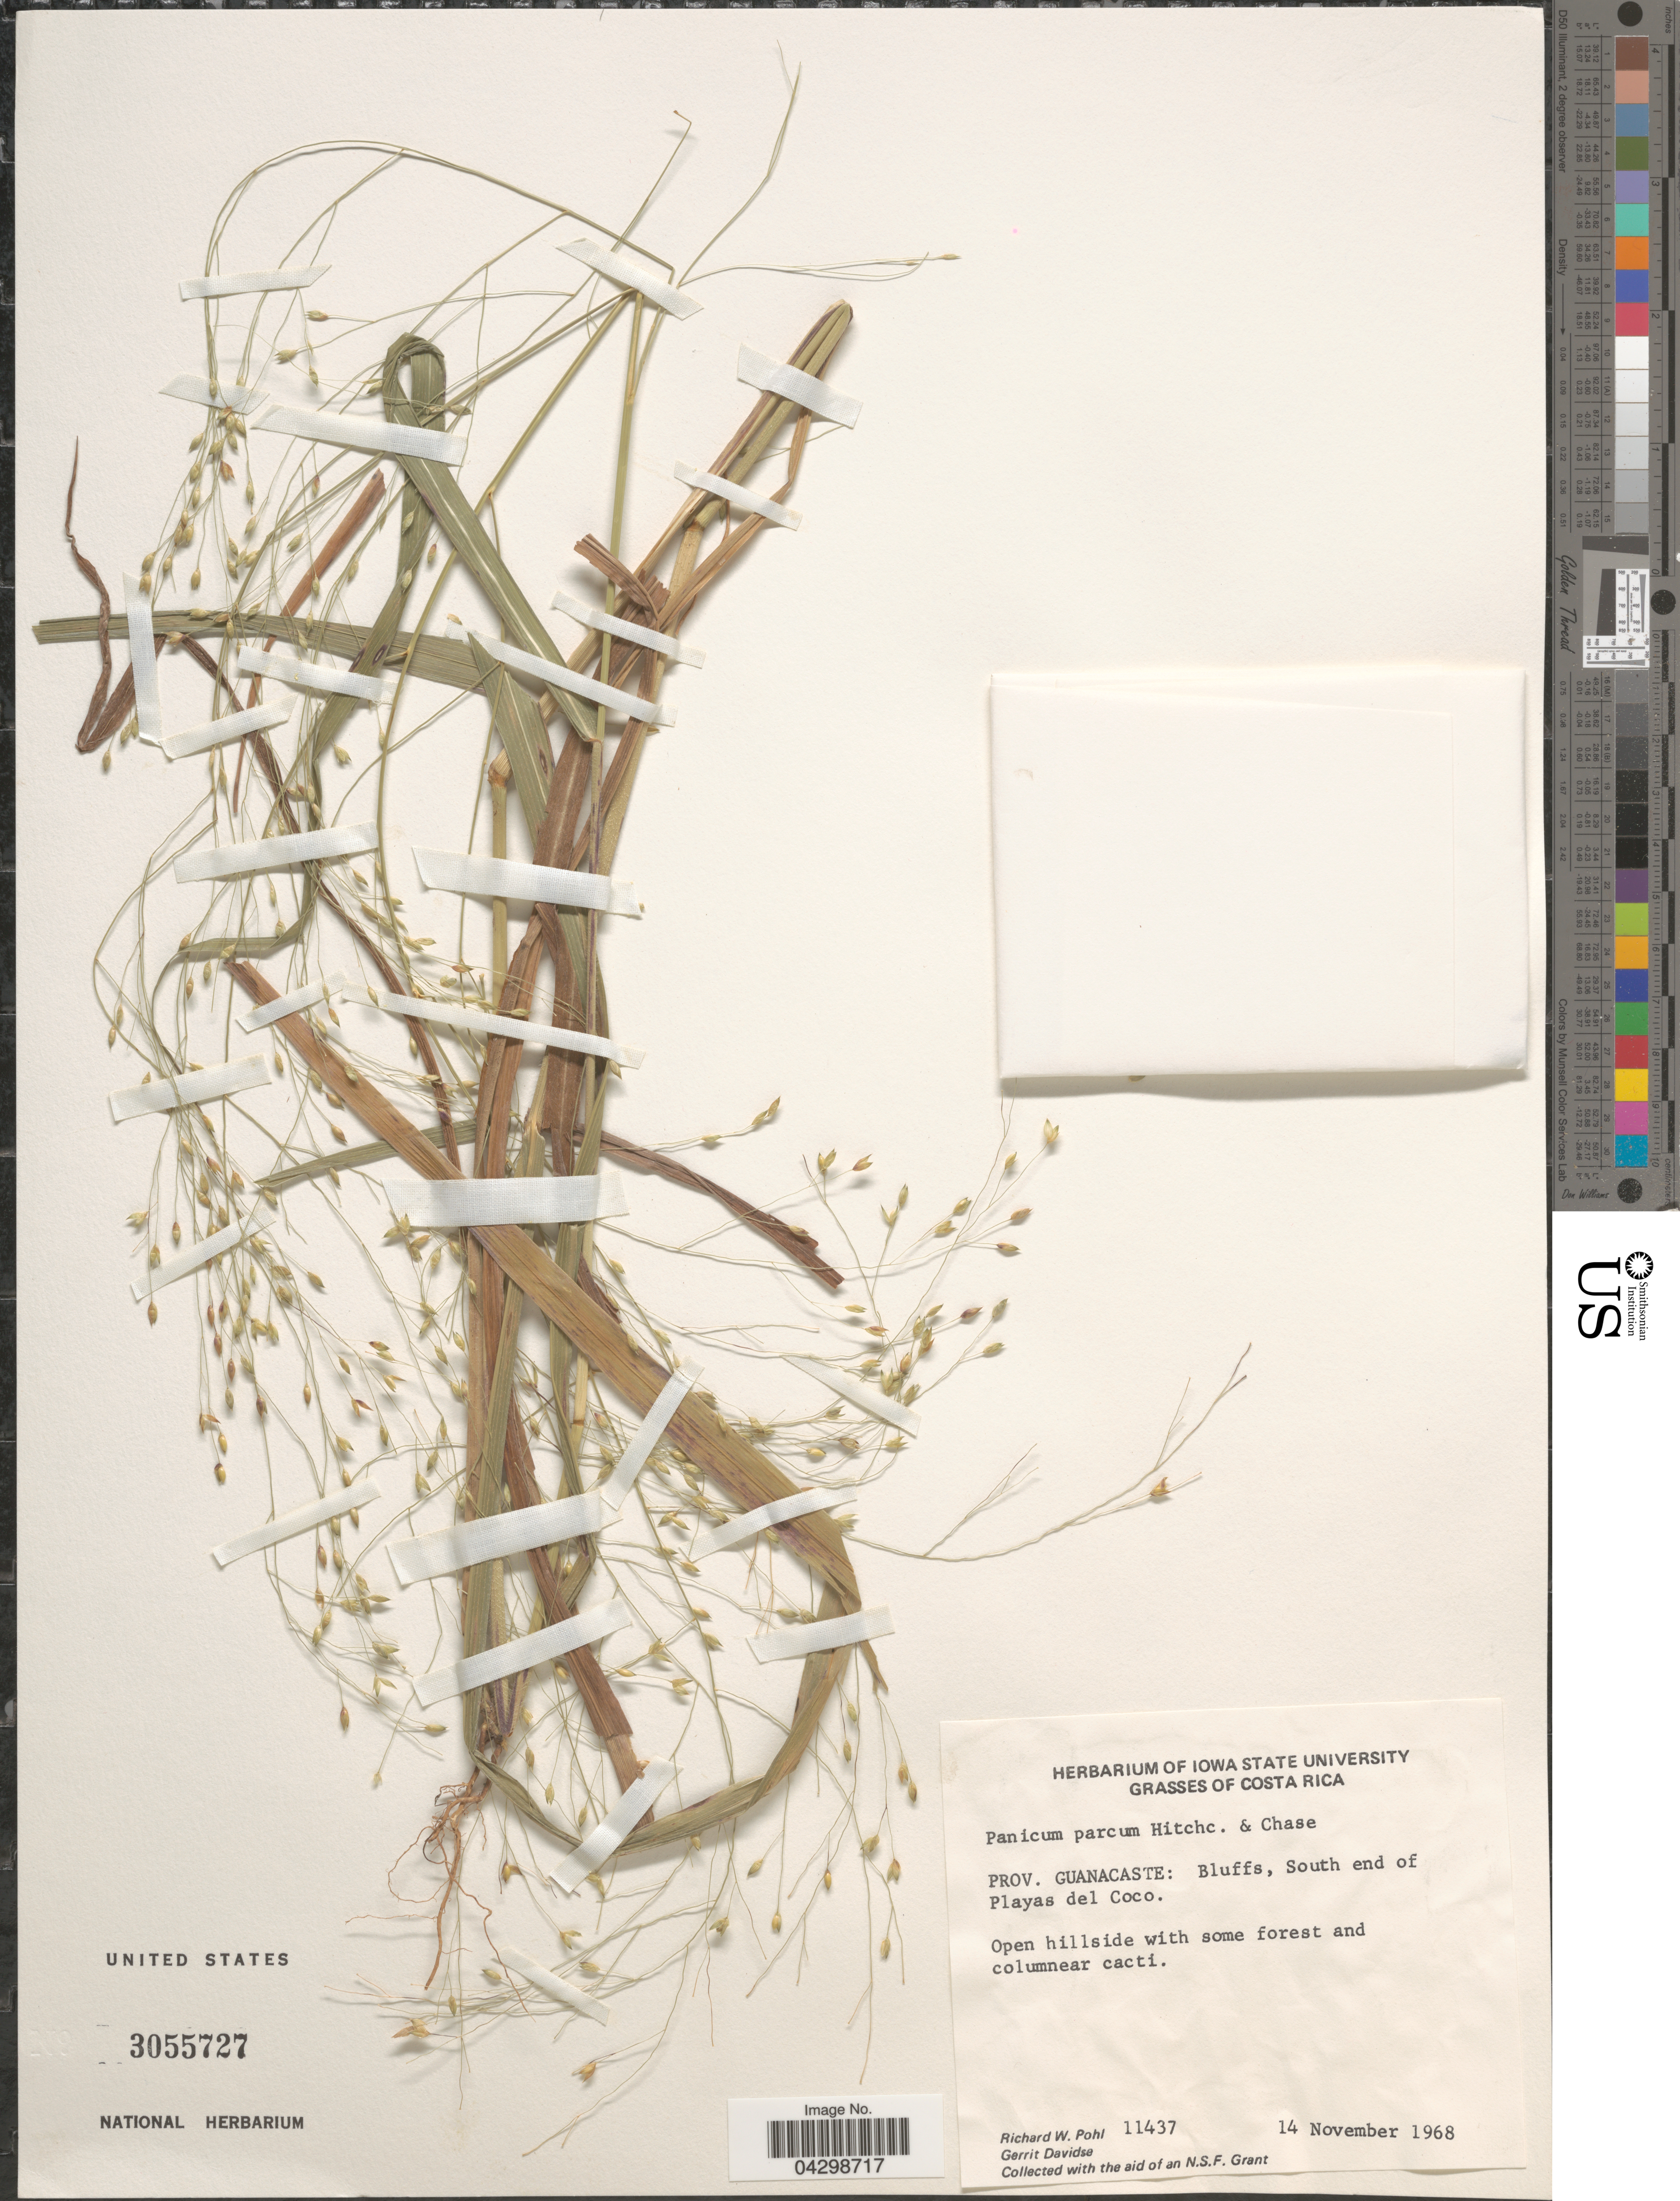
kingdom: Plantae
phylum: Tracheophyta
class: Liliopsida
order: Poales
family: Poaceae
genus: Panicum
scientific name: Panicum parcum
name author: Hitchc. & Chase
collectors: R. W. Pohl & G. Davidse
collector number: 11437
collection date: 1968-11-14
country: Costa Rica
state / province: Guanacaste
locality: Bluffs, South end of Playas del Coco.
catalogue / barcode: US 3055727